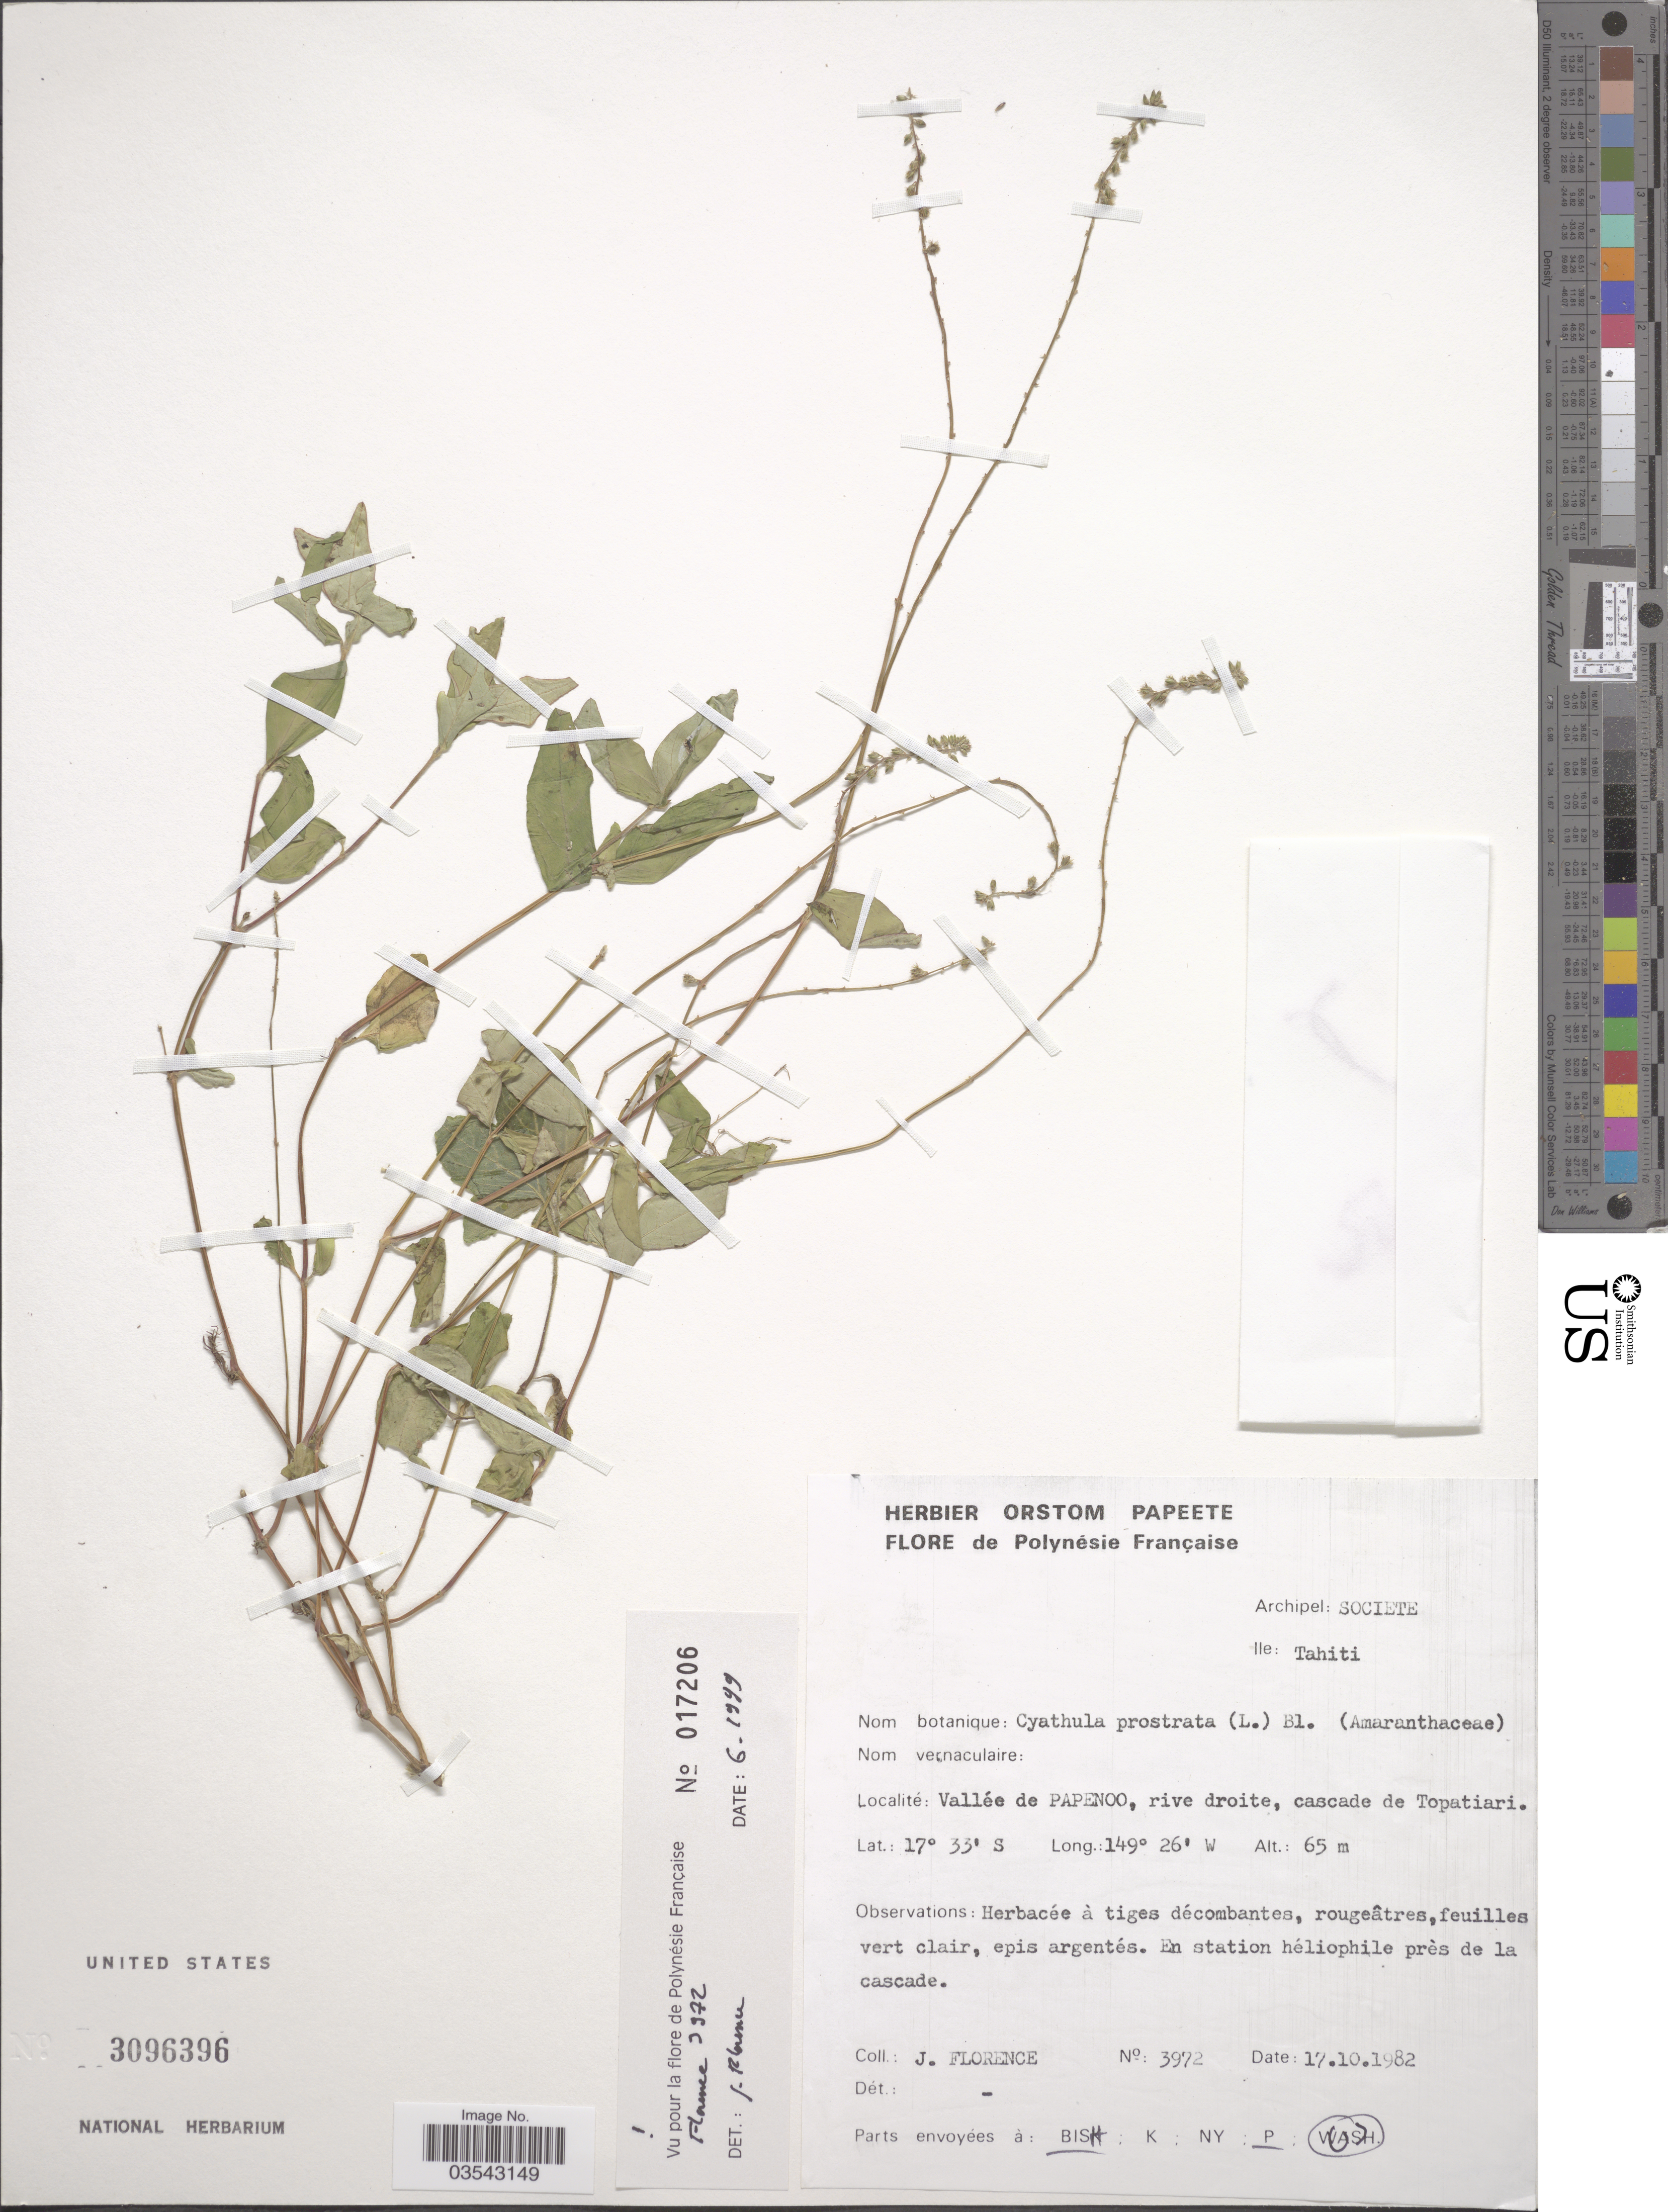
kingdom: Plantae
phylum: Tracheophyta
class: Magnoliopsida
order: Caryophyllales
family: Amaranthaceae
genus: Cyathula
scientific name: Cyathula prostrata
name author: (L.) Blume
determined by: Florence, J.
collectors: J. Florence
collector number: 3972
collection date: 1982-10-17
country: French Polynesia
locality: Archipel: Societe. Ile: Tahiti. Valléede Papenoo, rive droite, cascade de Topatiari.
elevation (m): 65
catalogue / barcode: US 3096396